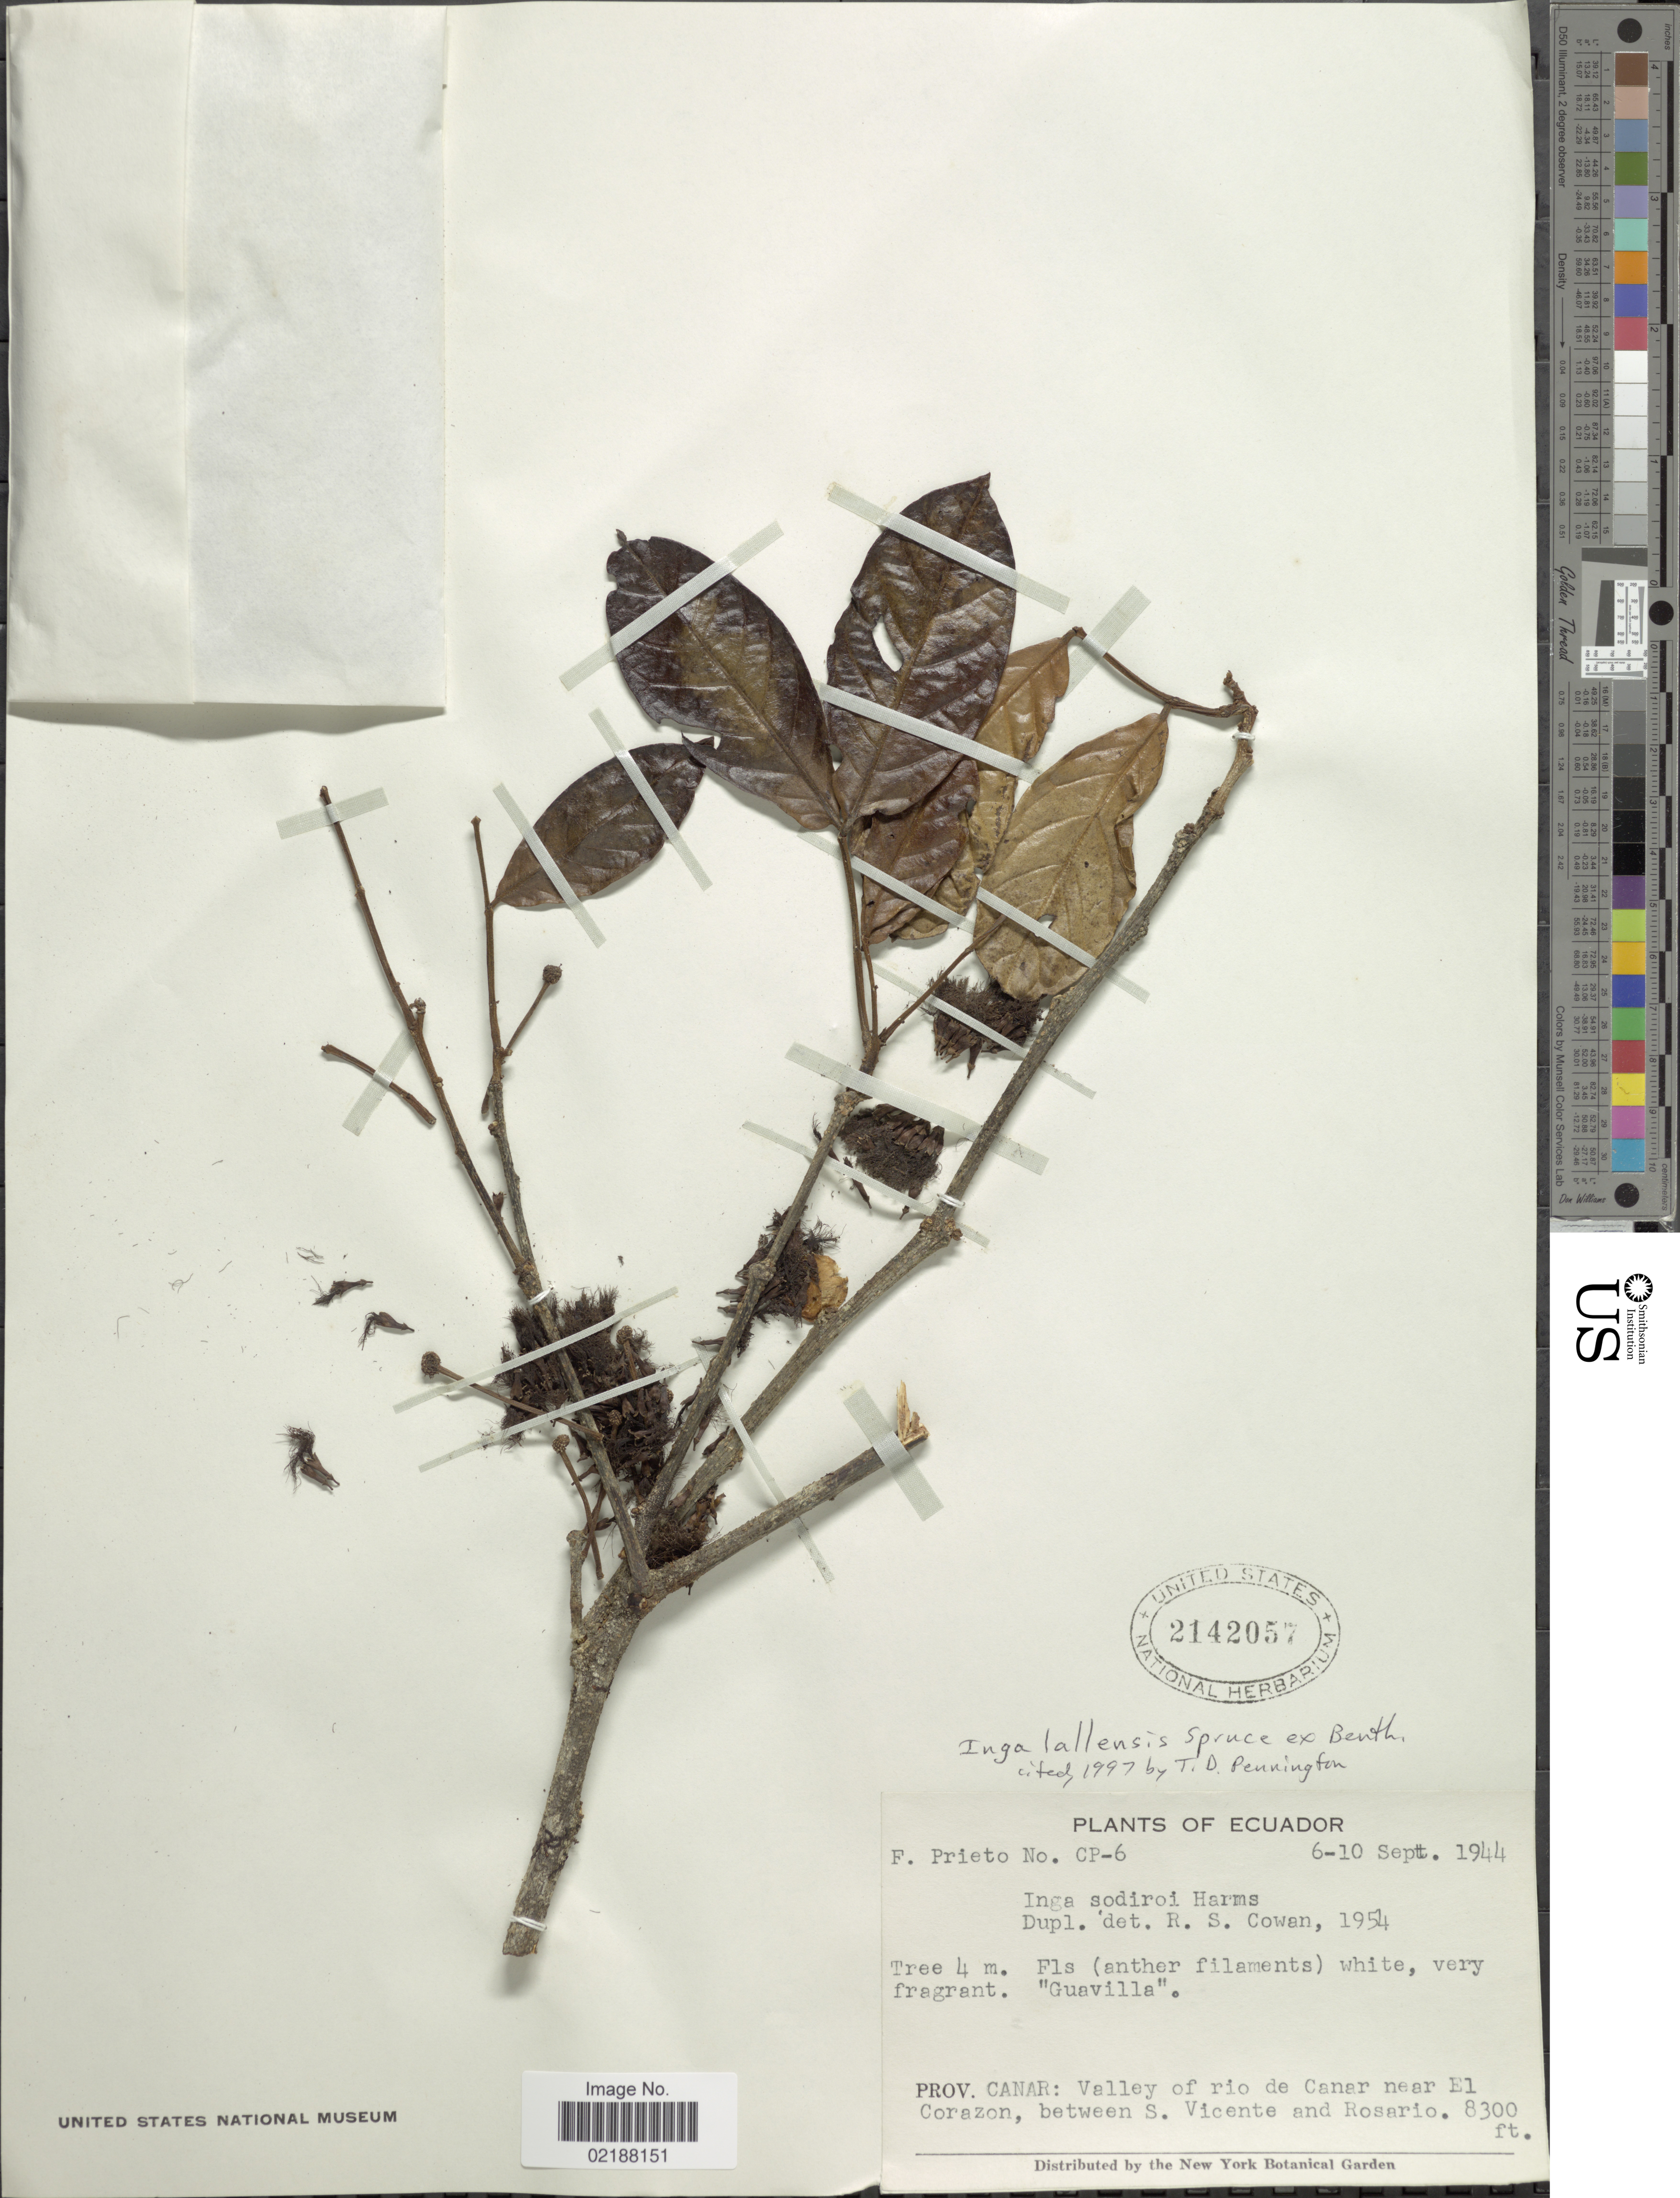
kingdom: Plantae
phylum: Tracheophyta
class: Magnoliopsida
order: Fabales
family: Fabaceae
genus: Inga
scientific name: Inga lallensis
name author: Spruce & Benth.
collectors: F. Prieto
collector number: CP-6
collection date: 1944-09-06/1944-09-10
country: Ecuador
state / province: Cañar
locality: Prov. Canar: Valley of rio de Canar near El Corazon, between S. Vicente and Rosario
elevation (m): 2530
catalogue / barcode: US 2142057